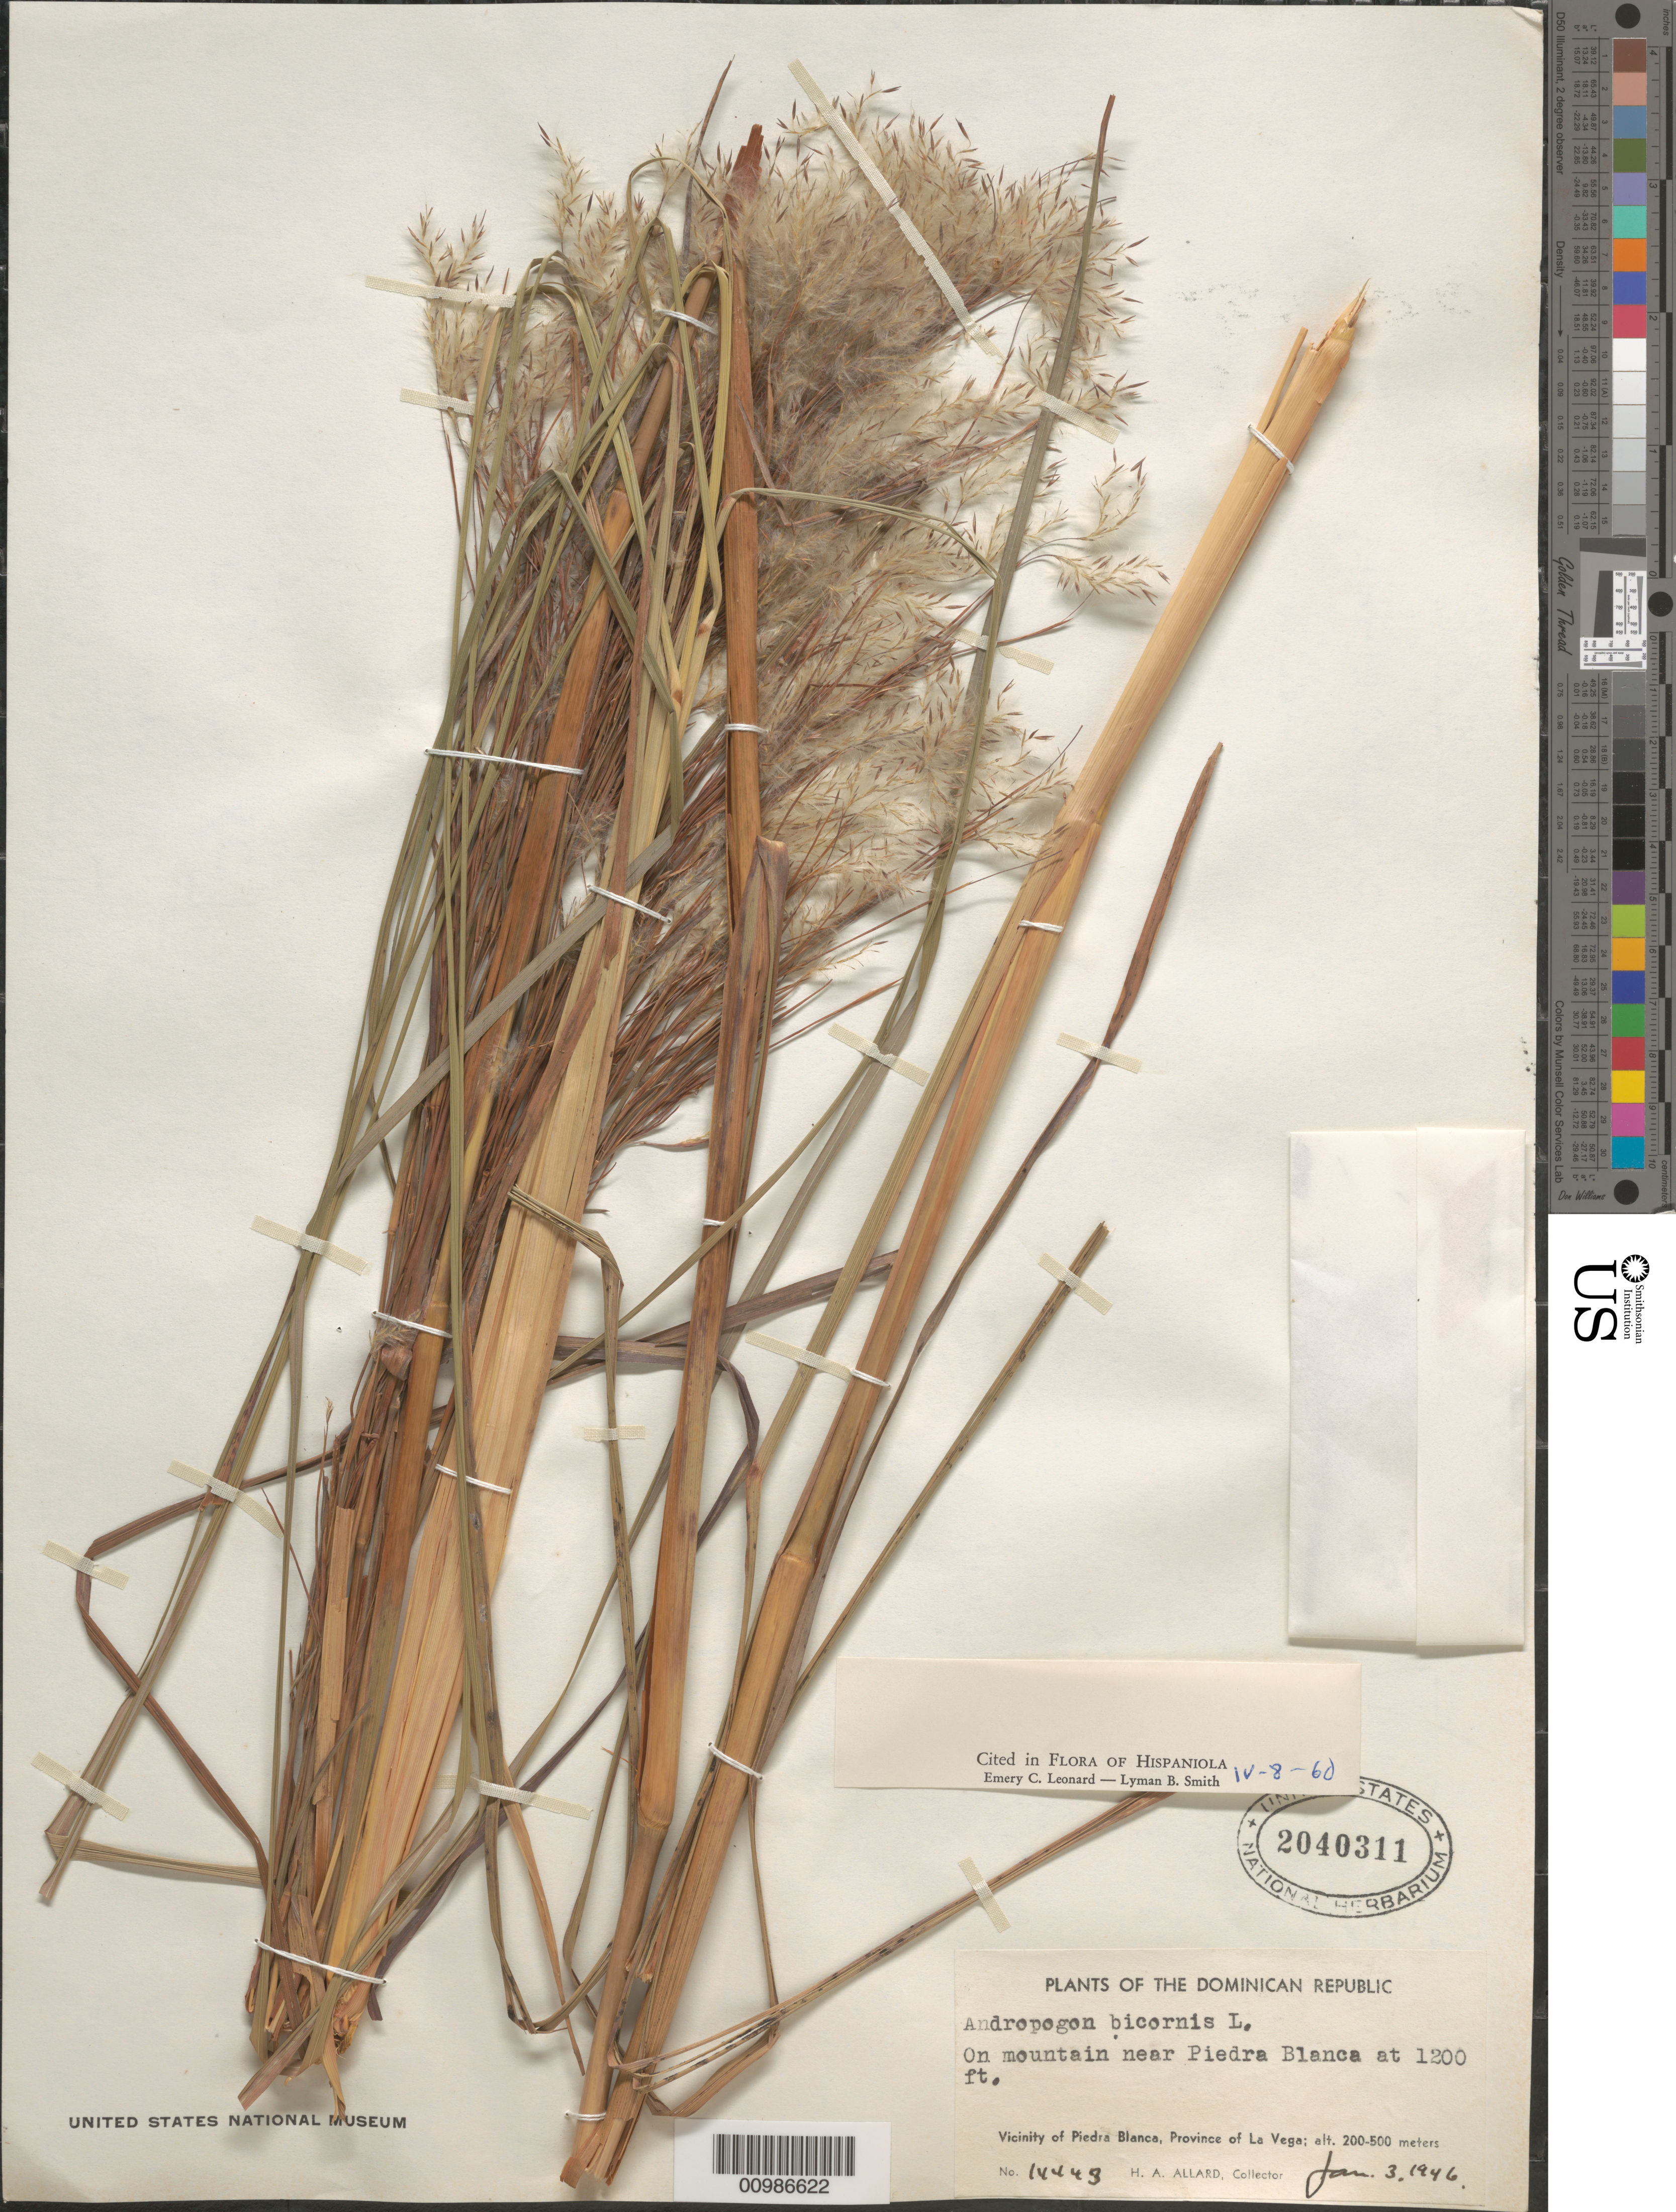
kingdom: Plantae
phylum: Tracheophyta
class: Liliopsida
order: Poales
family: Poaceae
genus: Andropogon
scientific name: Andropogon bicornis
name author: L.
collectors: H. A. Allard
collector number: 14443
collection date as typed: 03 Jan 1946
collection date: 1946-01-03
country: Dominican Republic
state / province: Monseñor Nouel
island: Hispaniola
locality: Mountain near Piedra Blanca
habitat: on mountain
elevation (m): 366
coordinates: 0 N, 0 E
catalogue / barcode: US 2040311